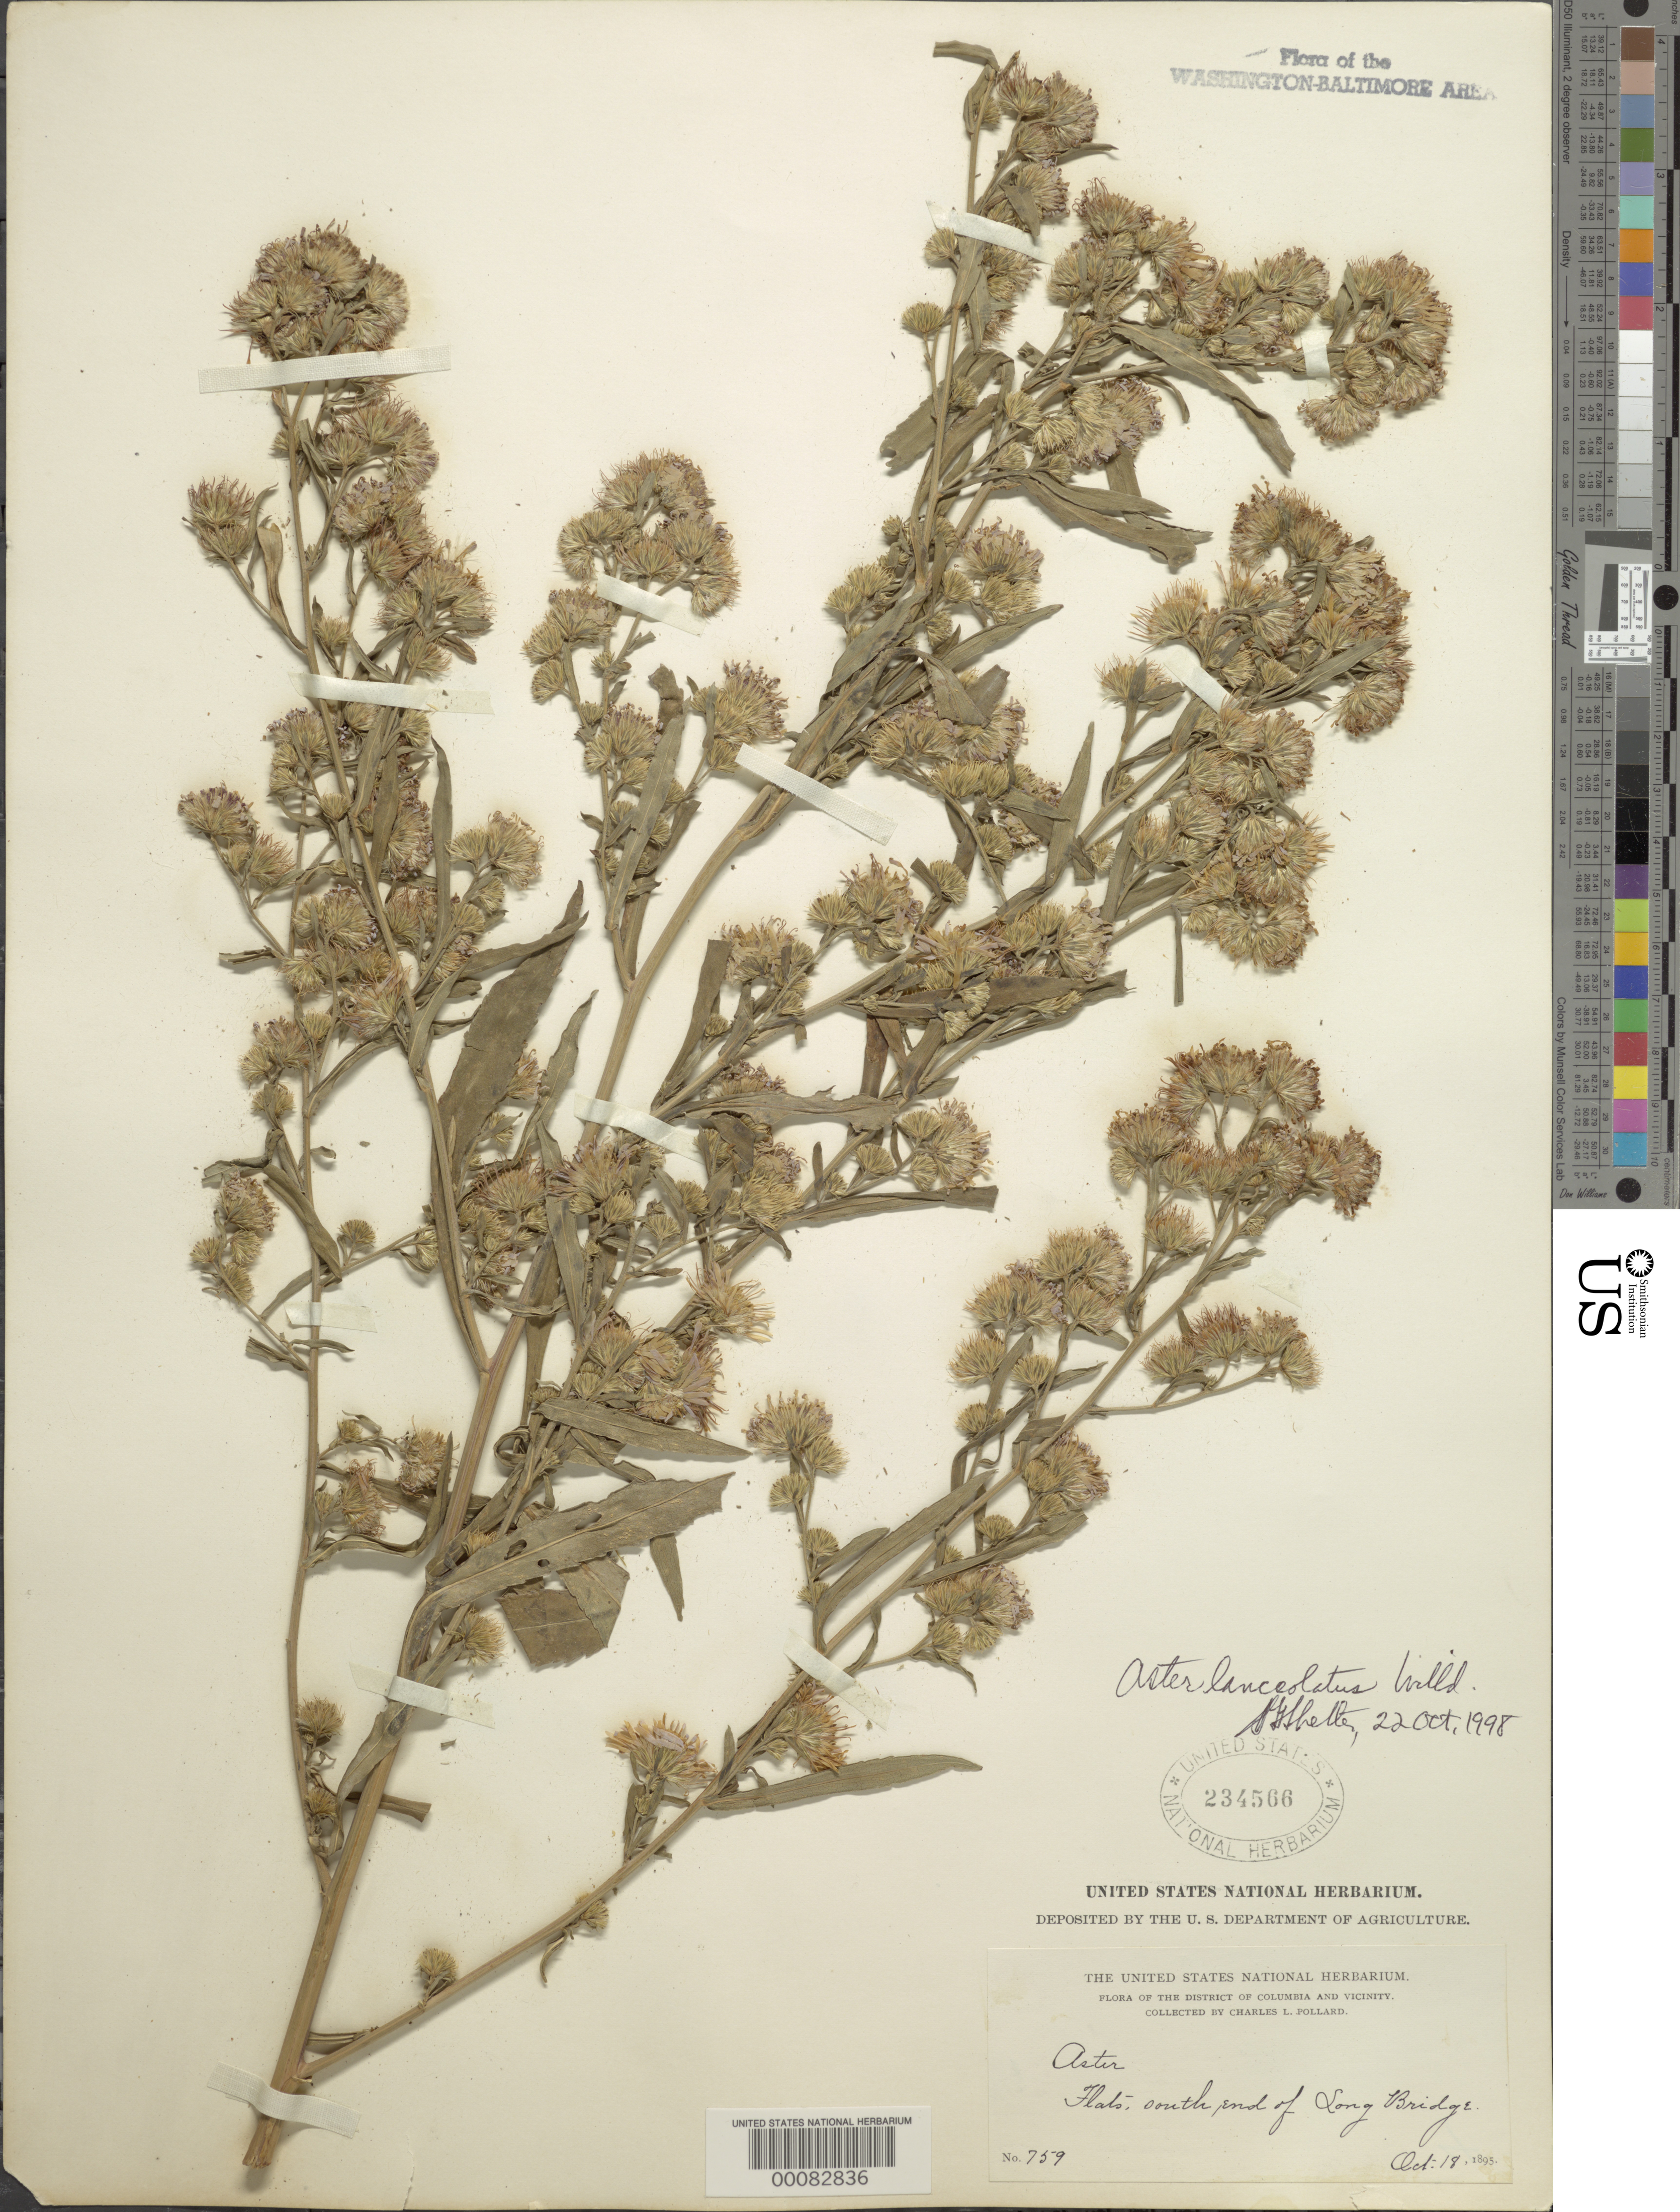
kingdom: Plantae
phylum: Tracheophyta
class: Magnoliopsida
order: Asterales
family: Asteraceae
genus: Symphyotrichum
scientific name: Symphyotrichum lanceolatum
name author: (Willd.) G.L. Nesom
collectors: C. L. Pollard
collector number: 759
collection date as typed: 18 Oct 1895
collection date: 1895-10-18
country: United States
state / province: District of Columbia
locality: South end of Long Bridge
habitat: Flats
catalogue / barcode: US 234566